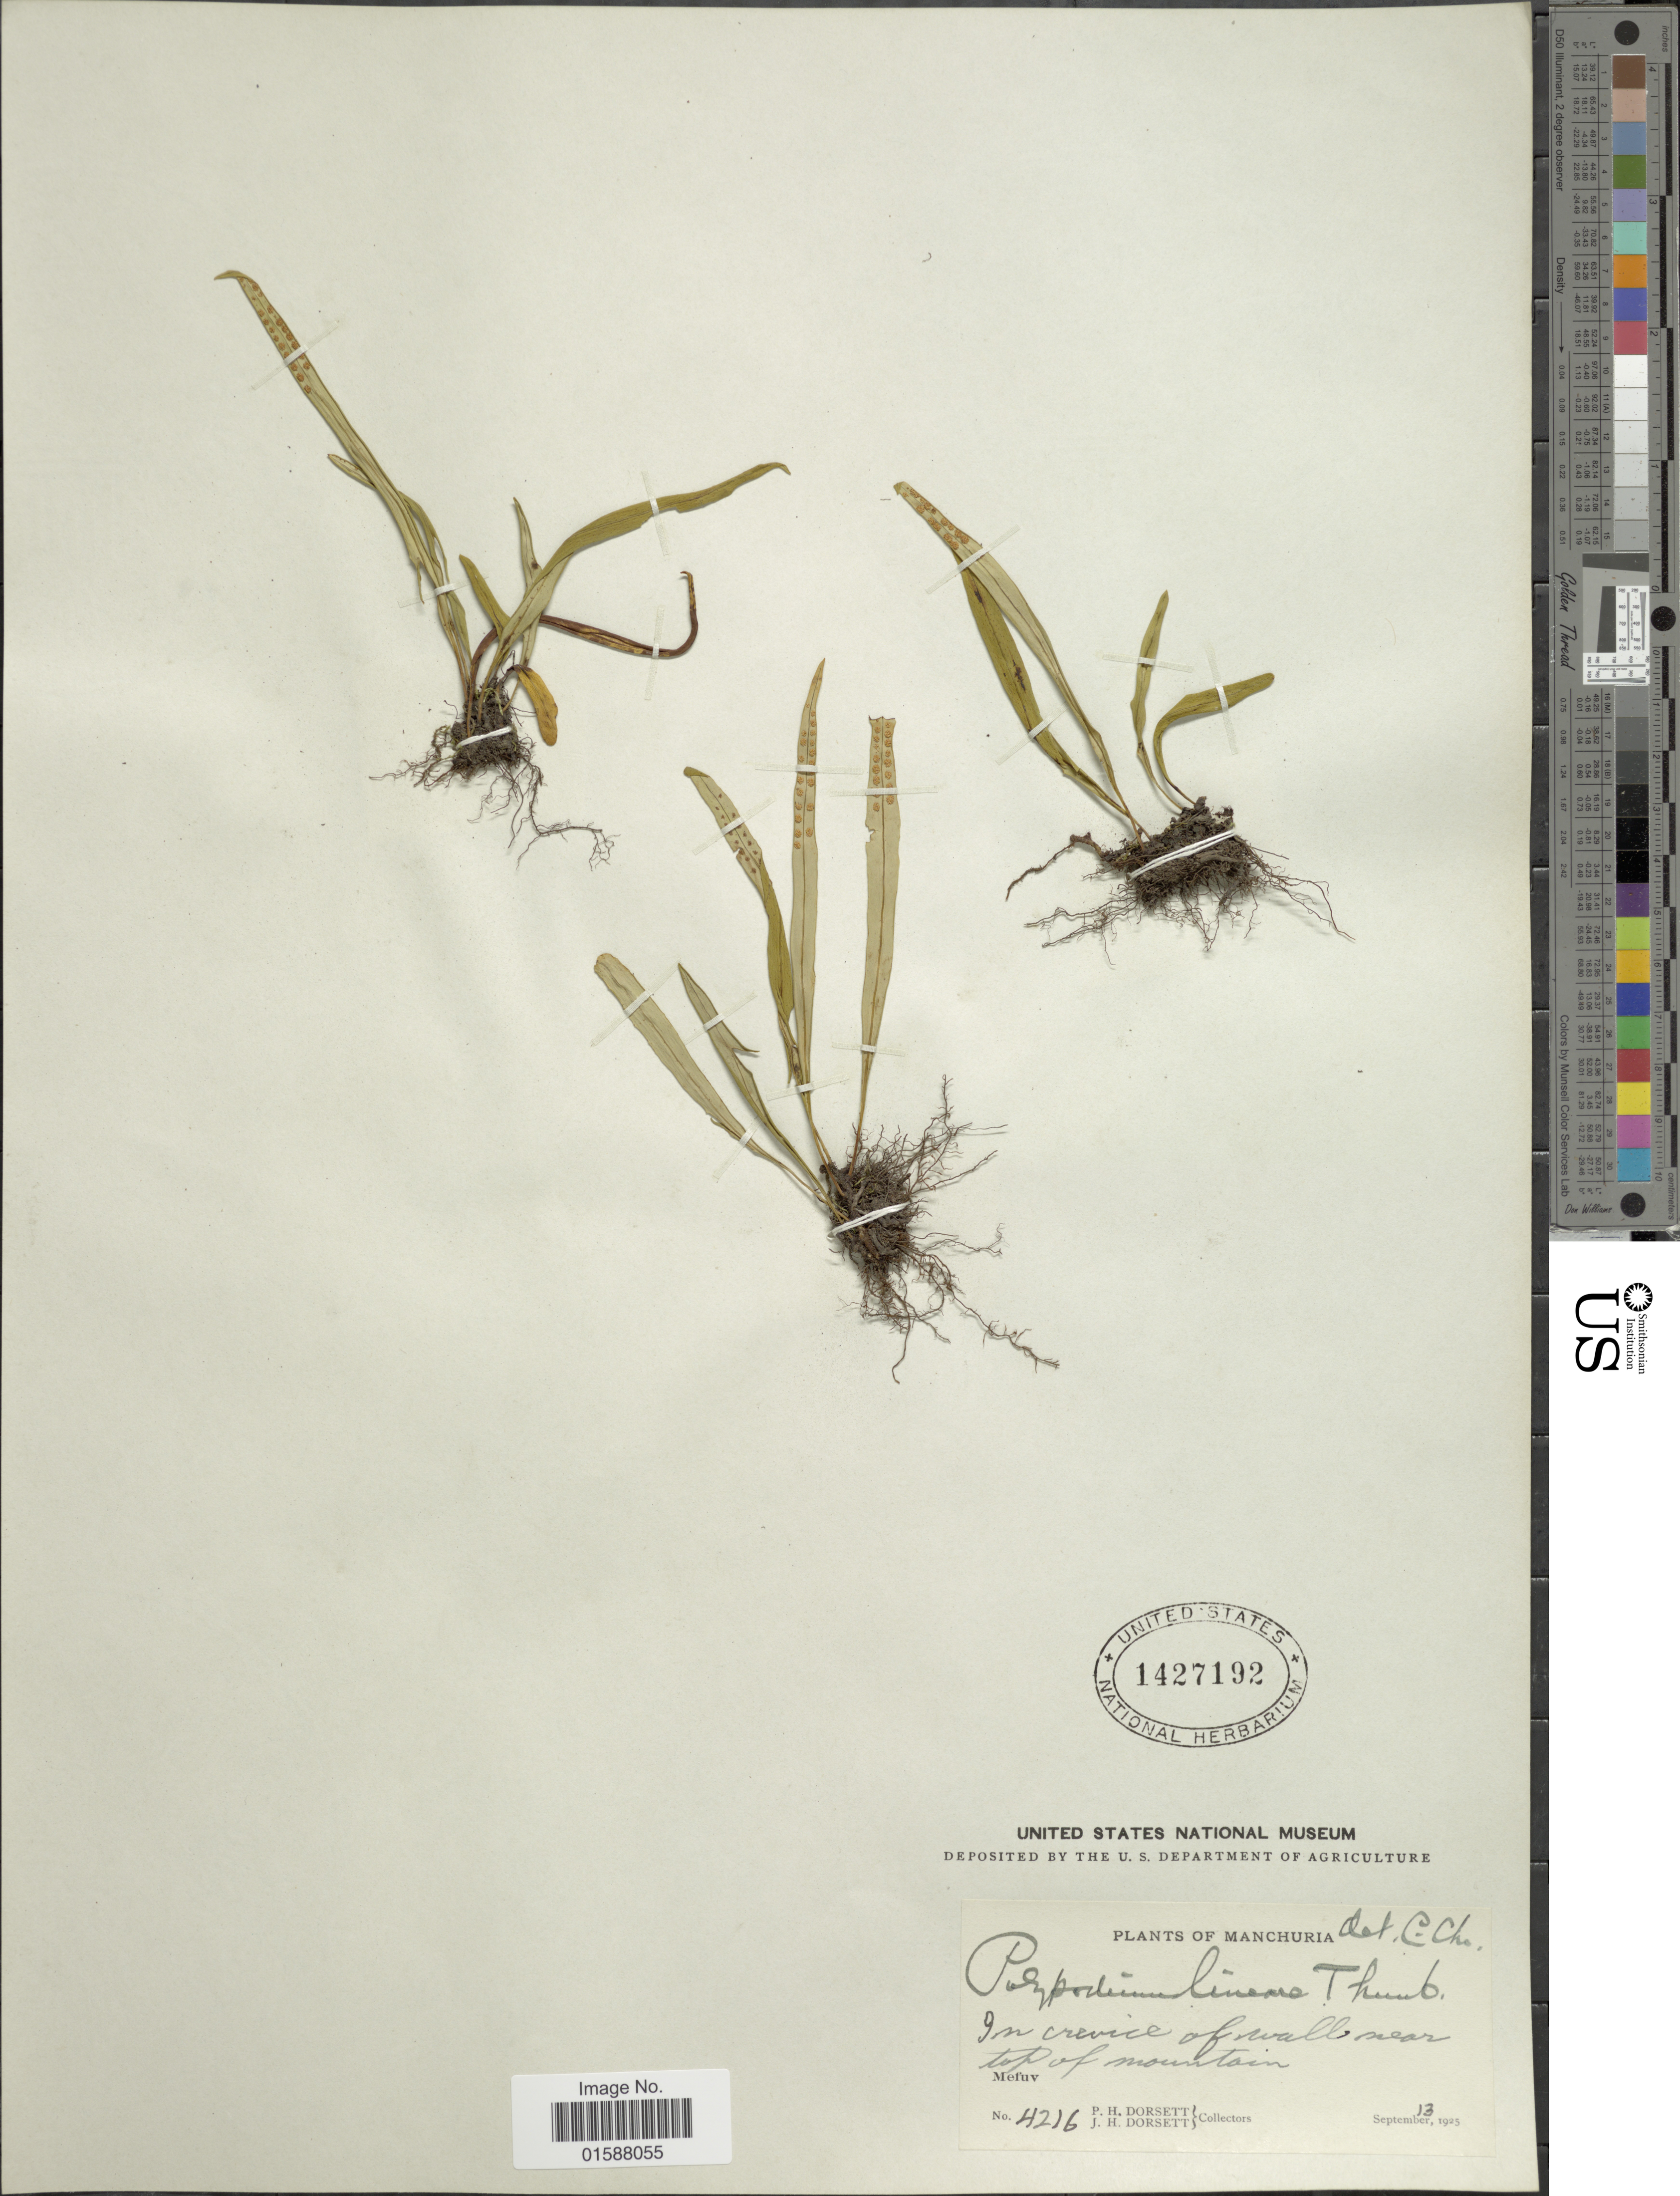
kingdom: Plantae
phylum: Tracheophyta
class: Polypodiopsida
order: Polypodiales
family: Polypodiaceae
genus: Lepisorus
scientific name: Lepisorus thunbergianus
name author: (Kaulf.) Ching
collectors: P. H. Dorsett & J. Dorsett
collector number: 4216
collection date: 1925-09-13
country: China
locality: Manchuria. near top of mountain. Mefuv [interpreted]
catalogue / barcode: US 1427192